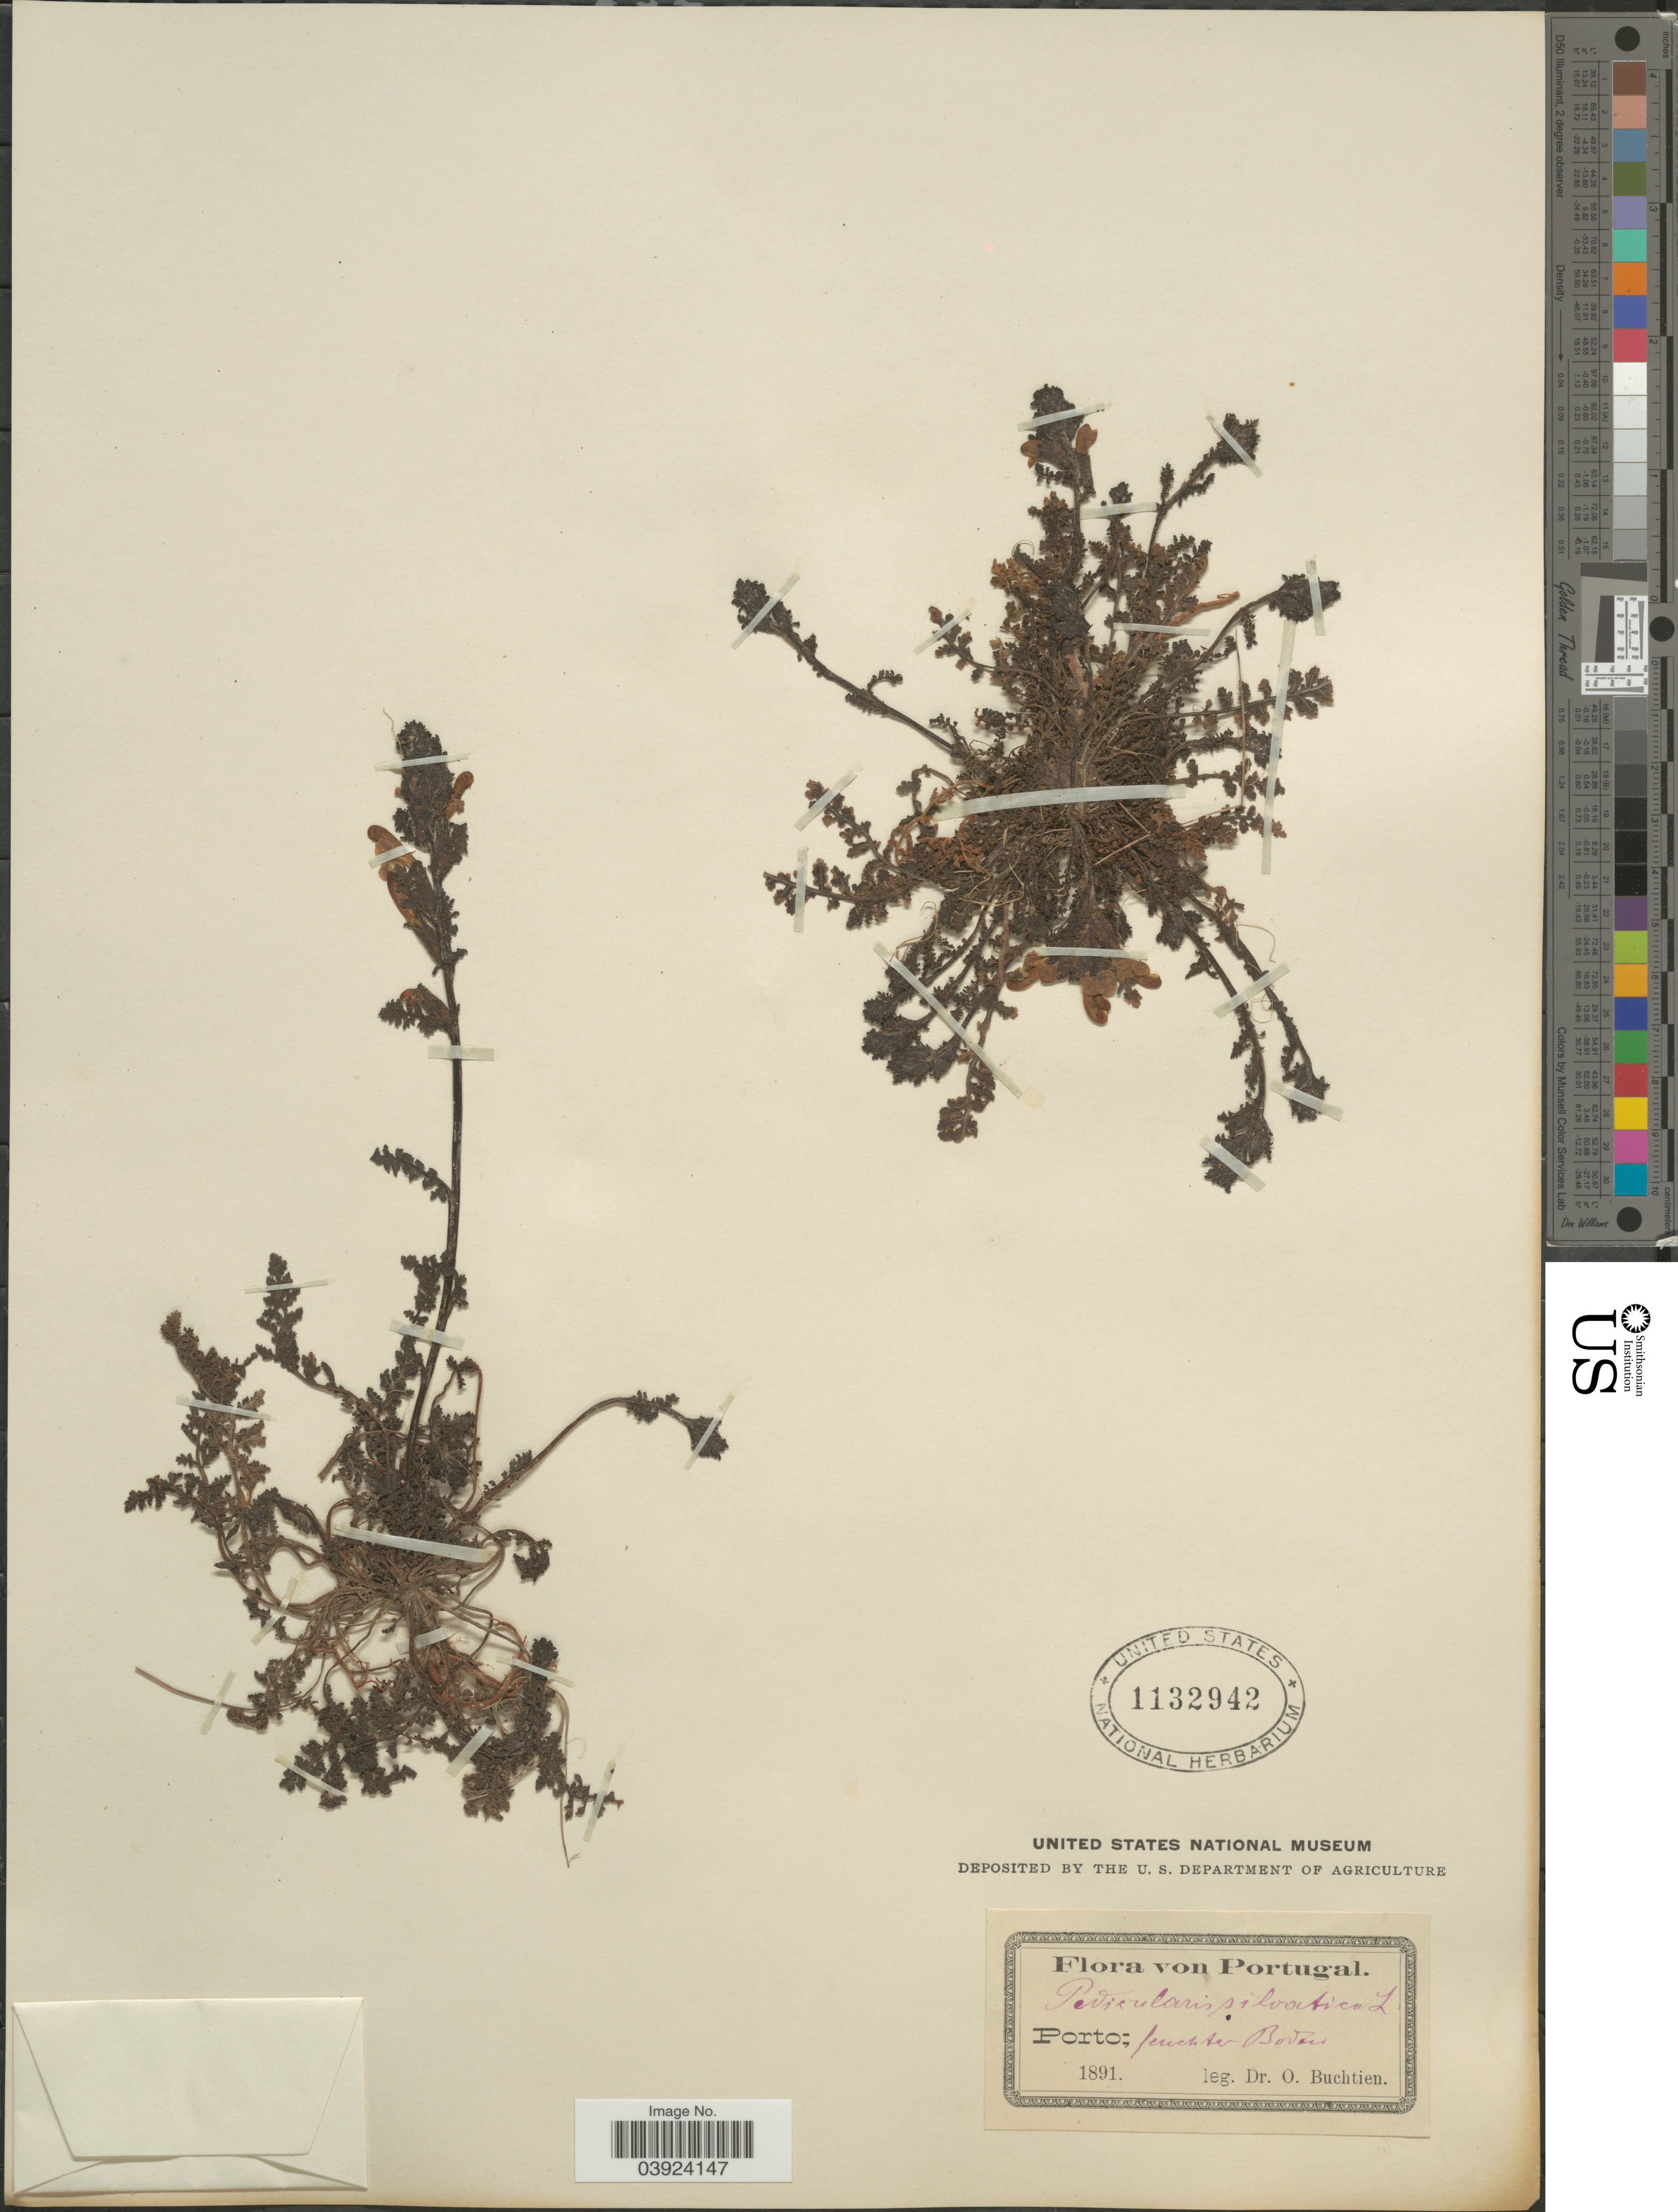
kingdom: Plantae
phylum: Tracheophyta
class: Magnoliopsida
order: Lamiales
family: Orobanchaceae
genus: Pedicularis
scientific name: Pedicularis sylvatica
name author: L.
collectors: O. Buchtien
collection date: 1891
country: Portugal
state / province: Porto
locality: Feuchter Boden.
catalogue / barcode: US 1132942